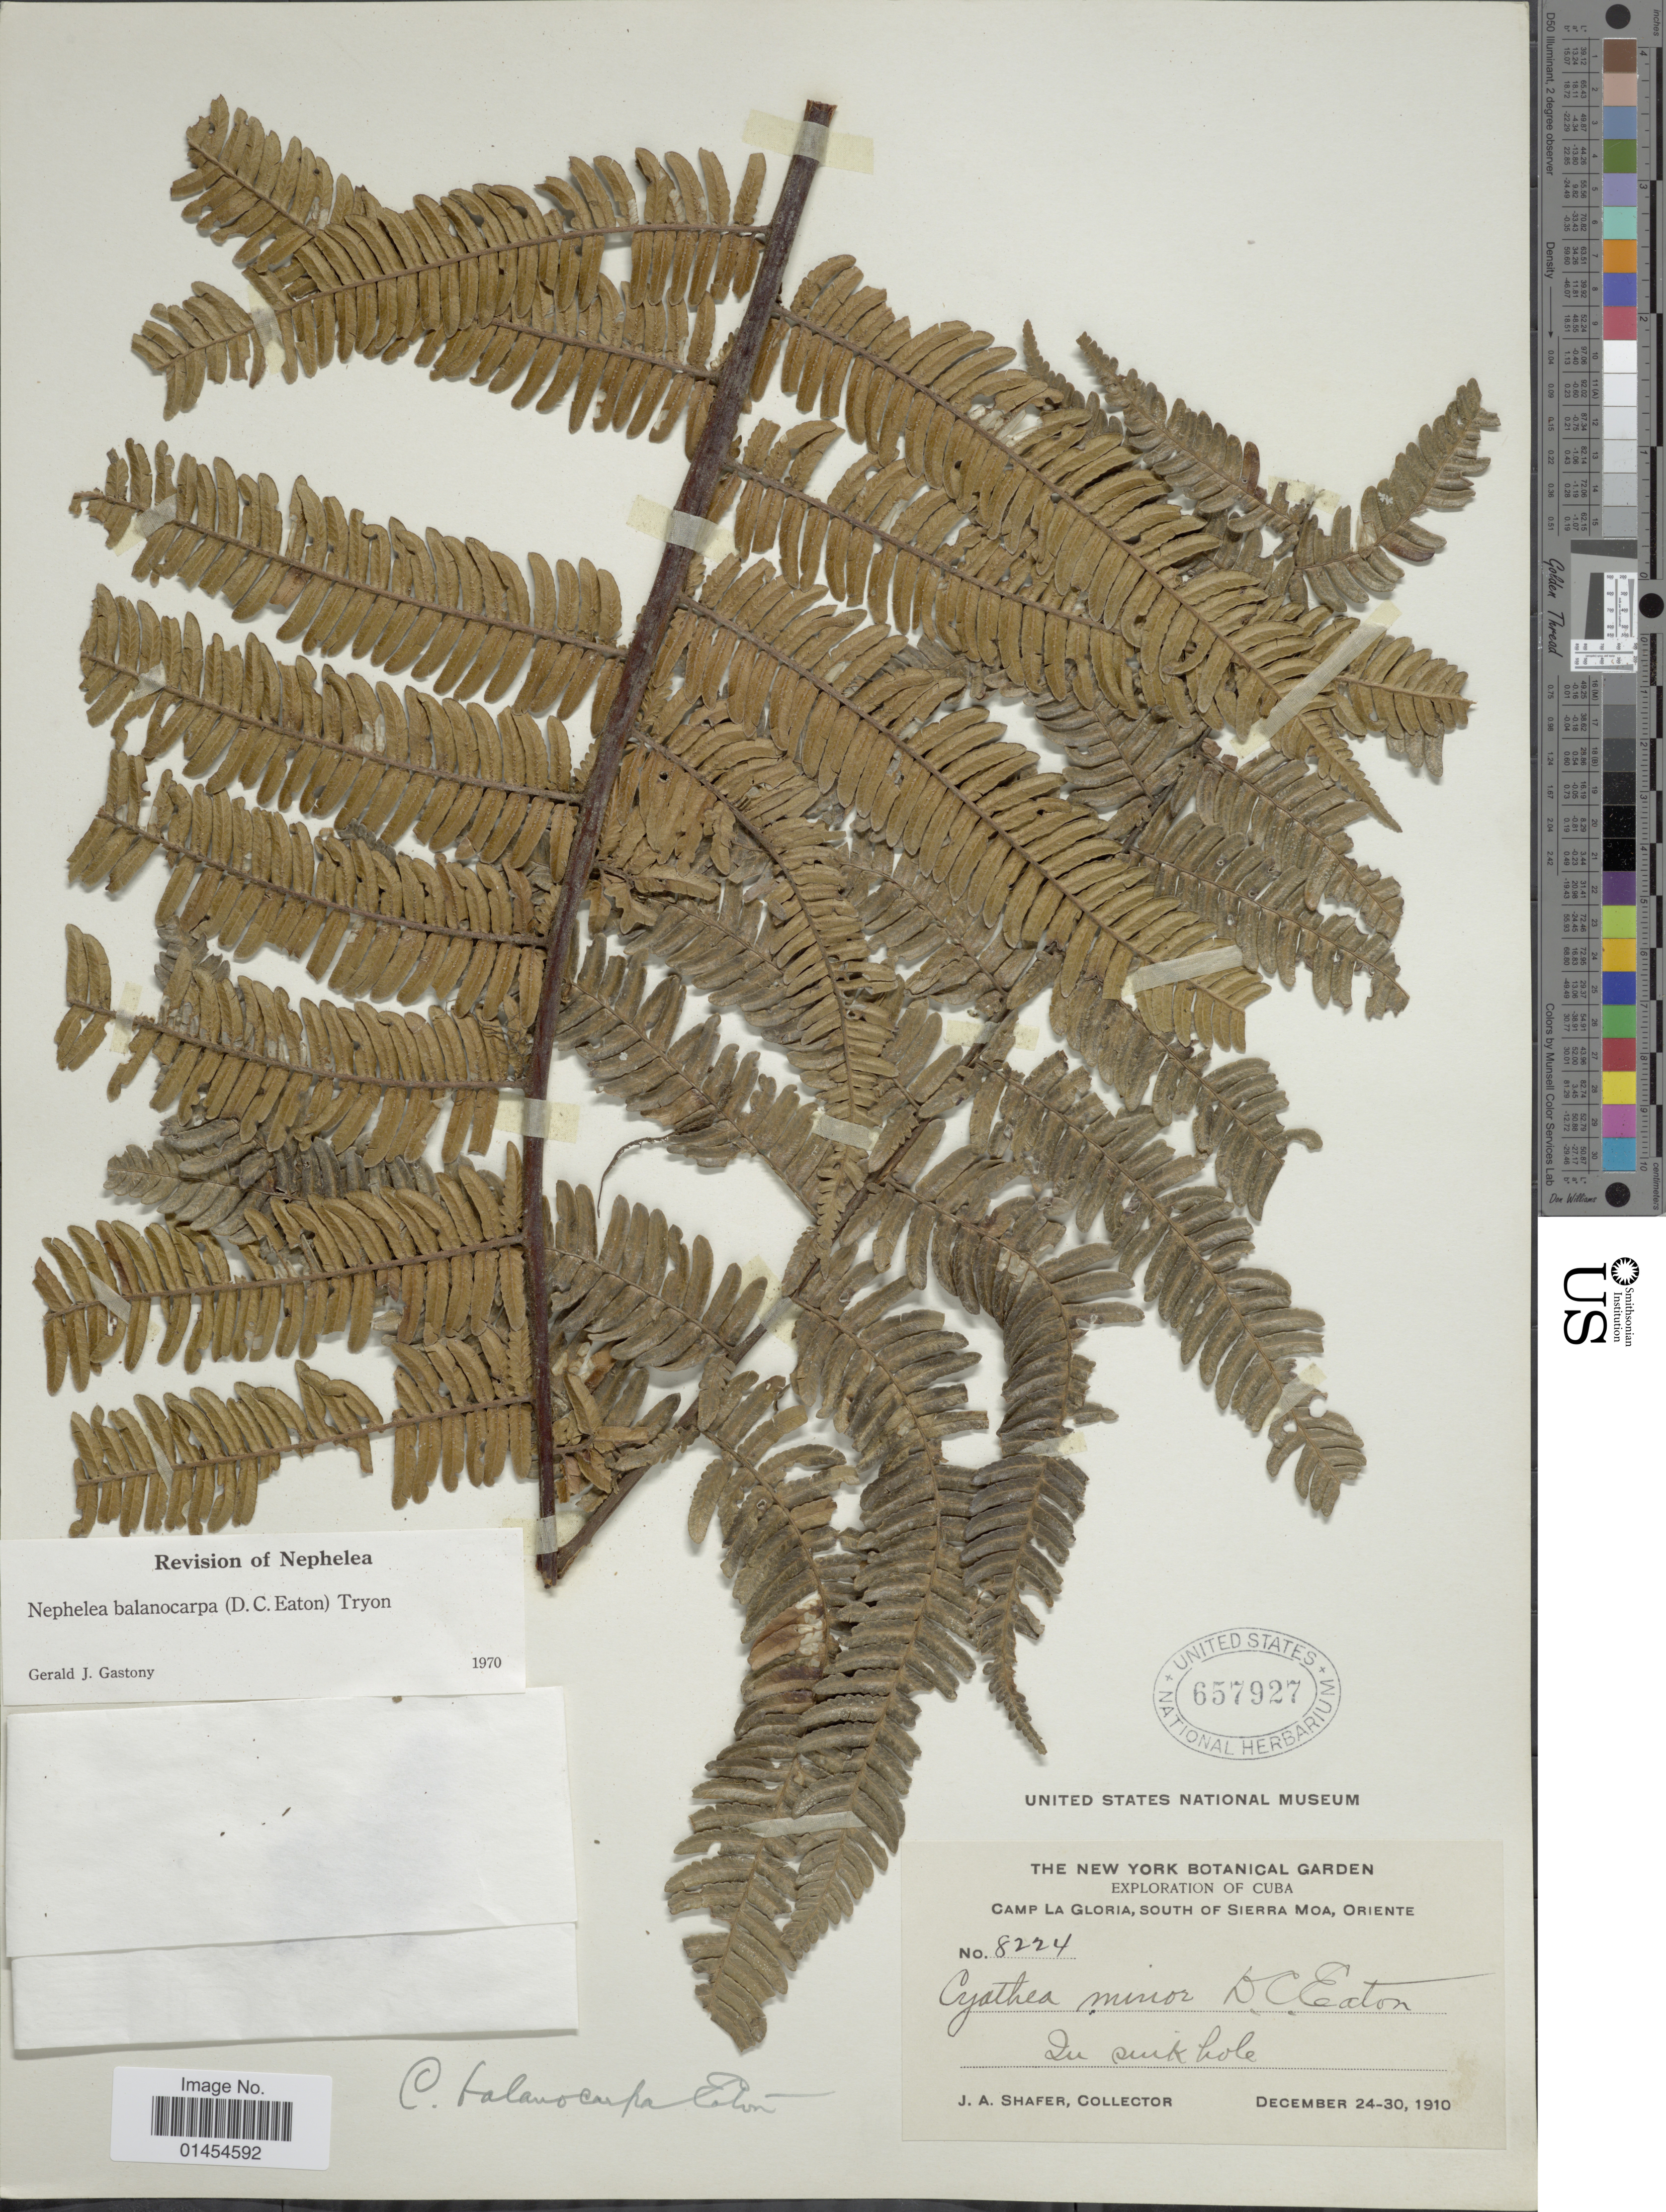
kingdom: Plantae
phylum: Tracheophyta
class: Polypodiopsida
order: Cyatheales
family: Cyatheaceae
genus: Alsophila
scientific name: Alsophila balanocarpa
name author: (D.C. Eaton) D.S. Conant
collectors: J. A. Shafer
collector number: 8224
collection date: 1910-12-24/1910-12-30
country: Cuba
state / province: Oriente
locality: Camp La Gloria, South of Sierra Moa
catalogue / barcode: US 657927